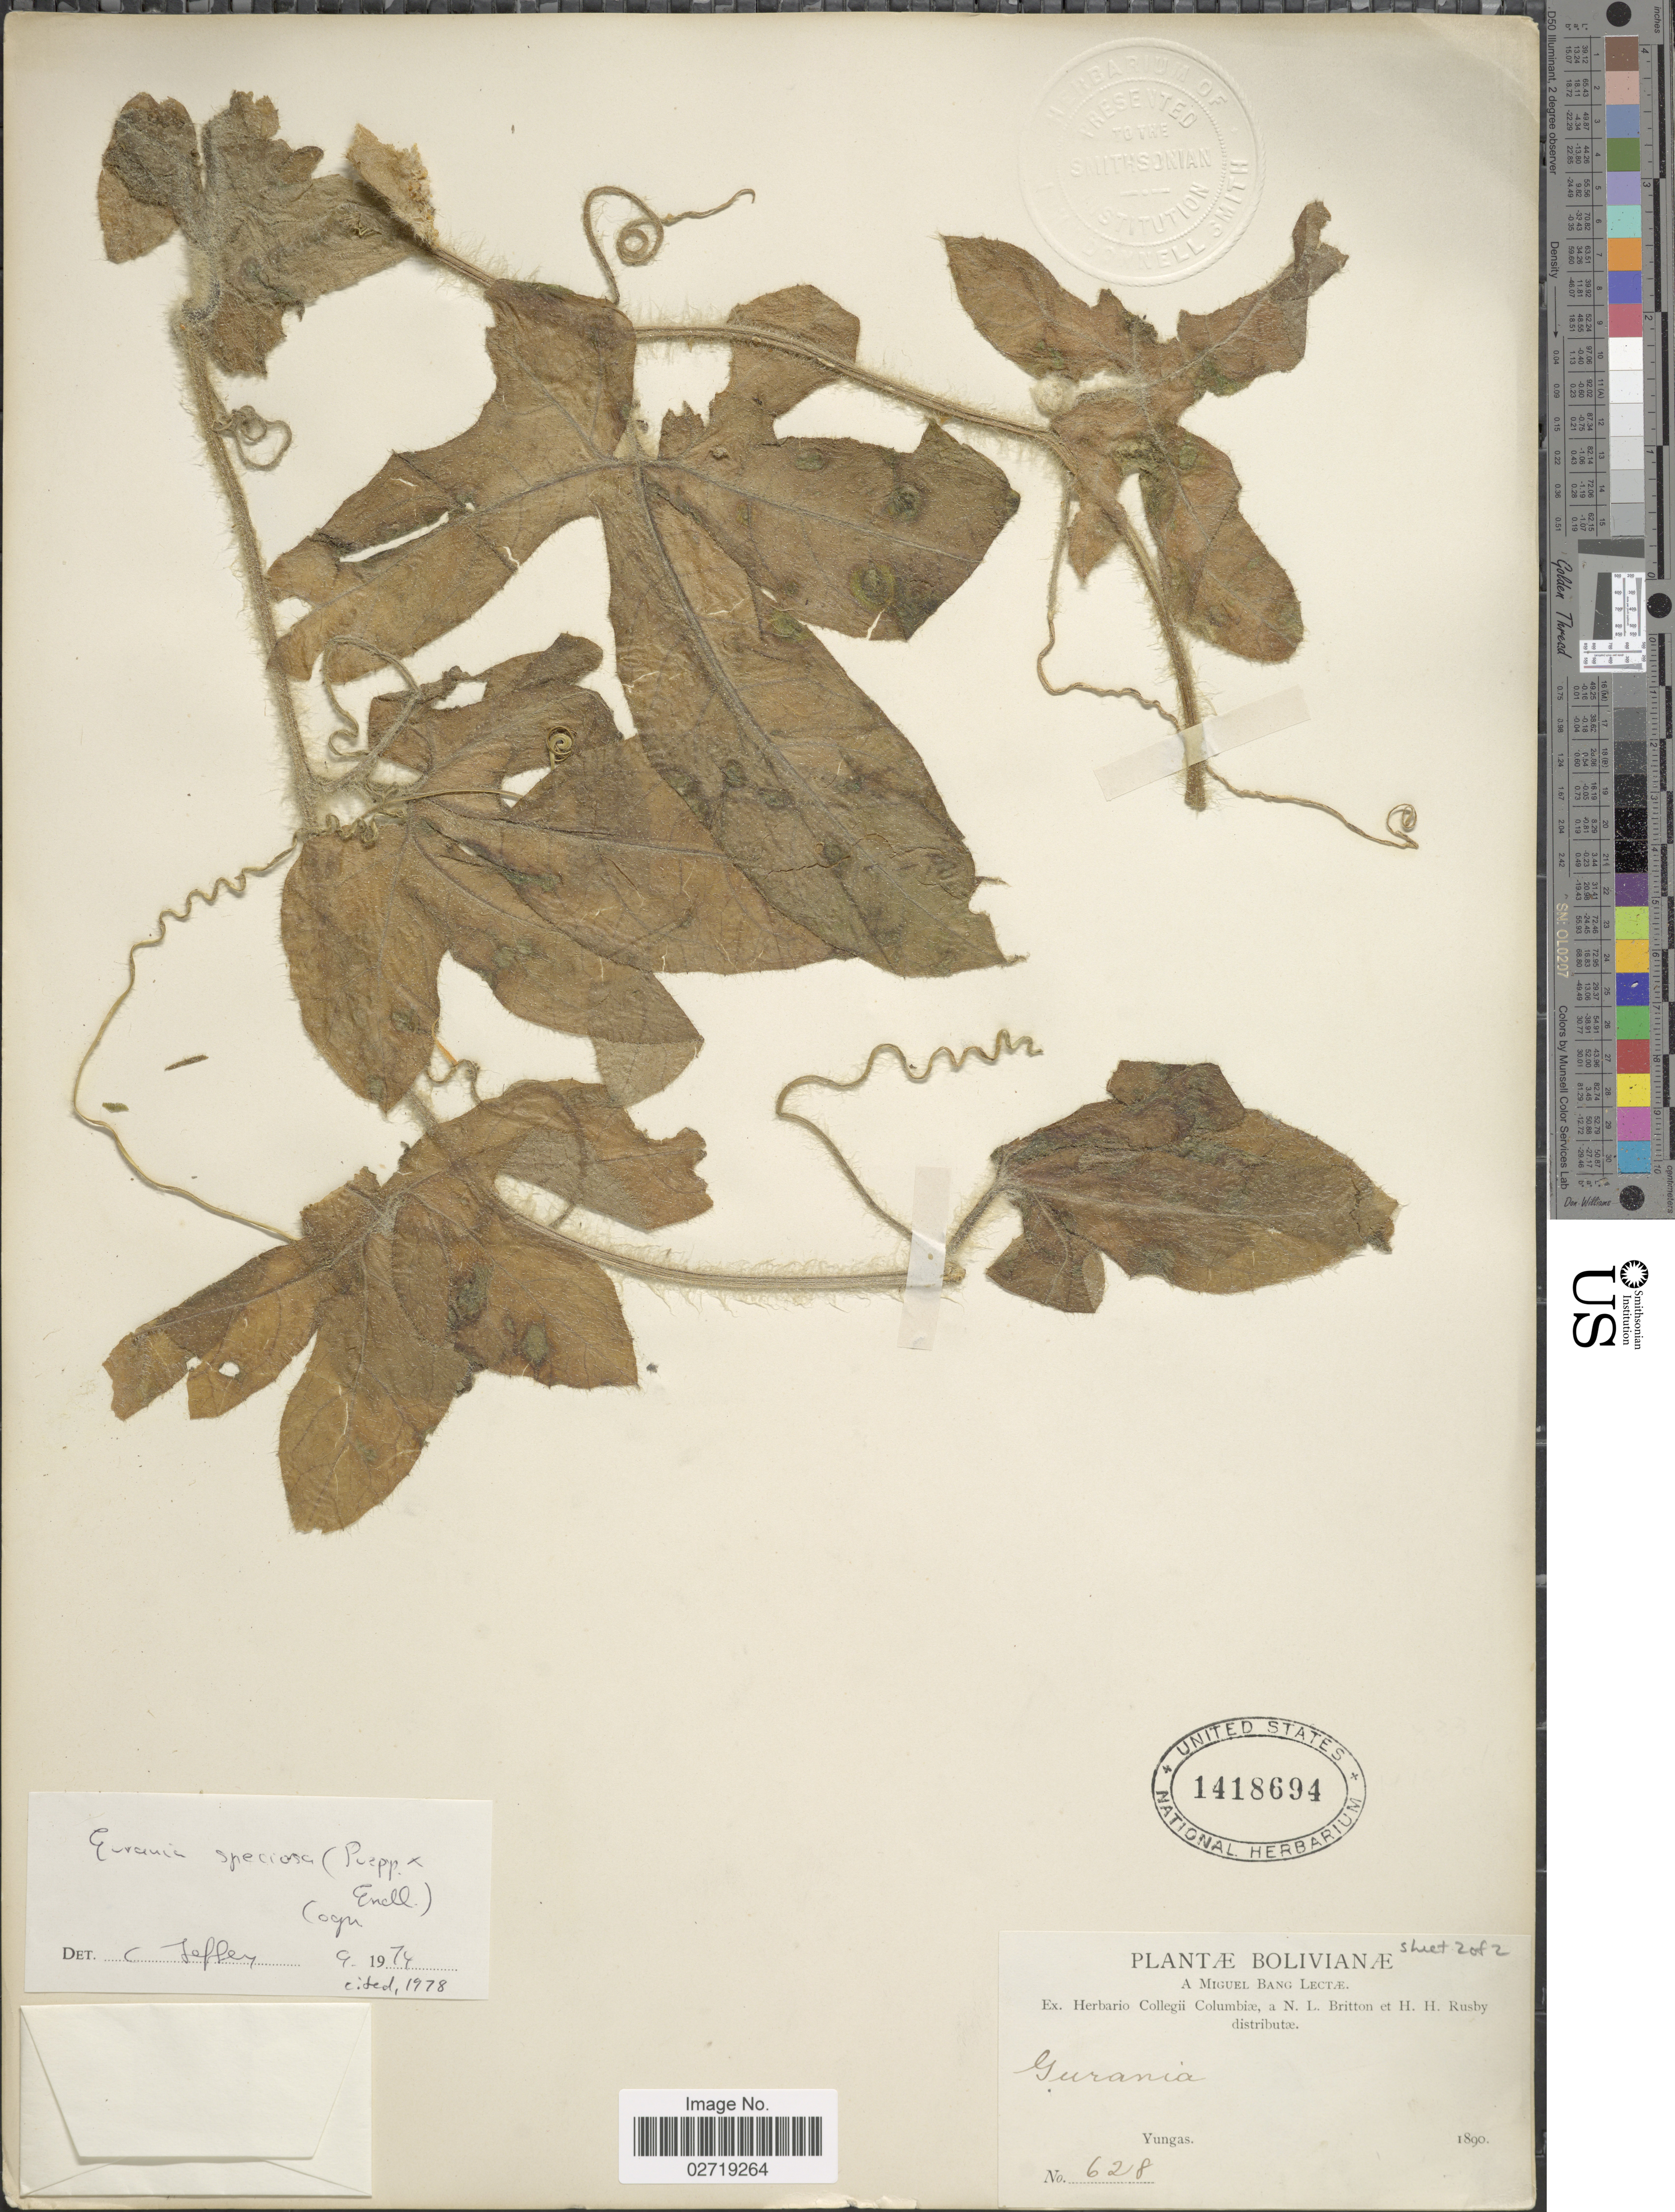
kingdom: Plantae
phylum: Tracheophyta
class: Magnoliopsida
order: Cucurbitales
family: Cucurbitaceae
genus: Gurania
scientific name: Gurania eriantha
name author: (Poepp. & Endl.) Cogn.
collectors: M. Bang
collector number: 628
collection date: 1890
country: Bolivia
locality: Yungas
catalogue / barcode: US 1418694